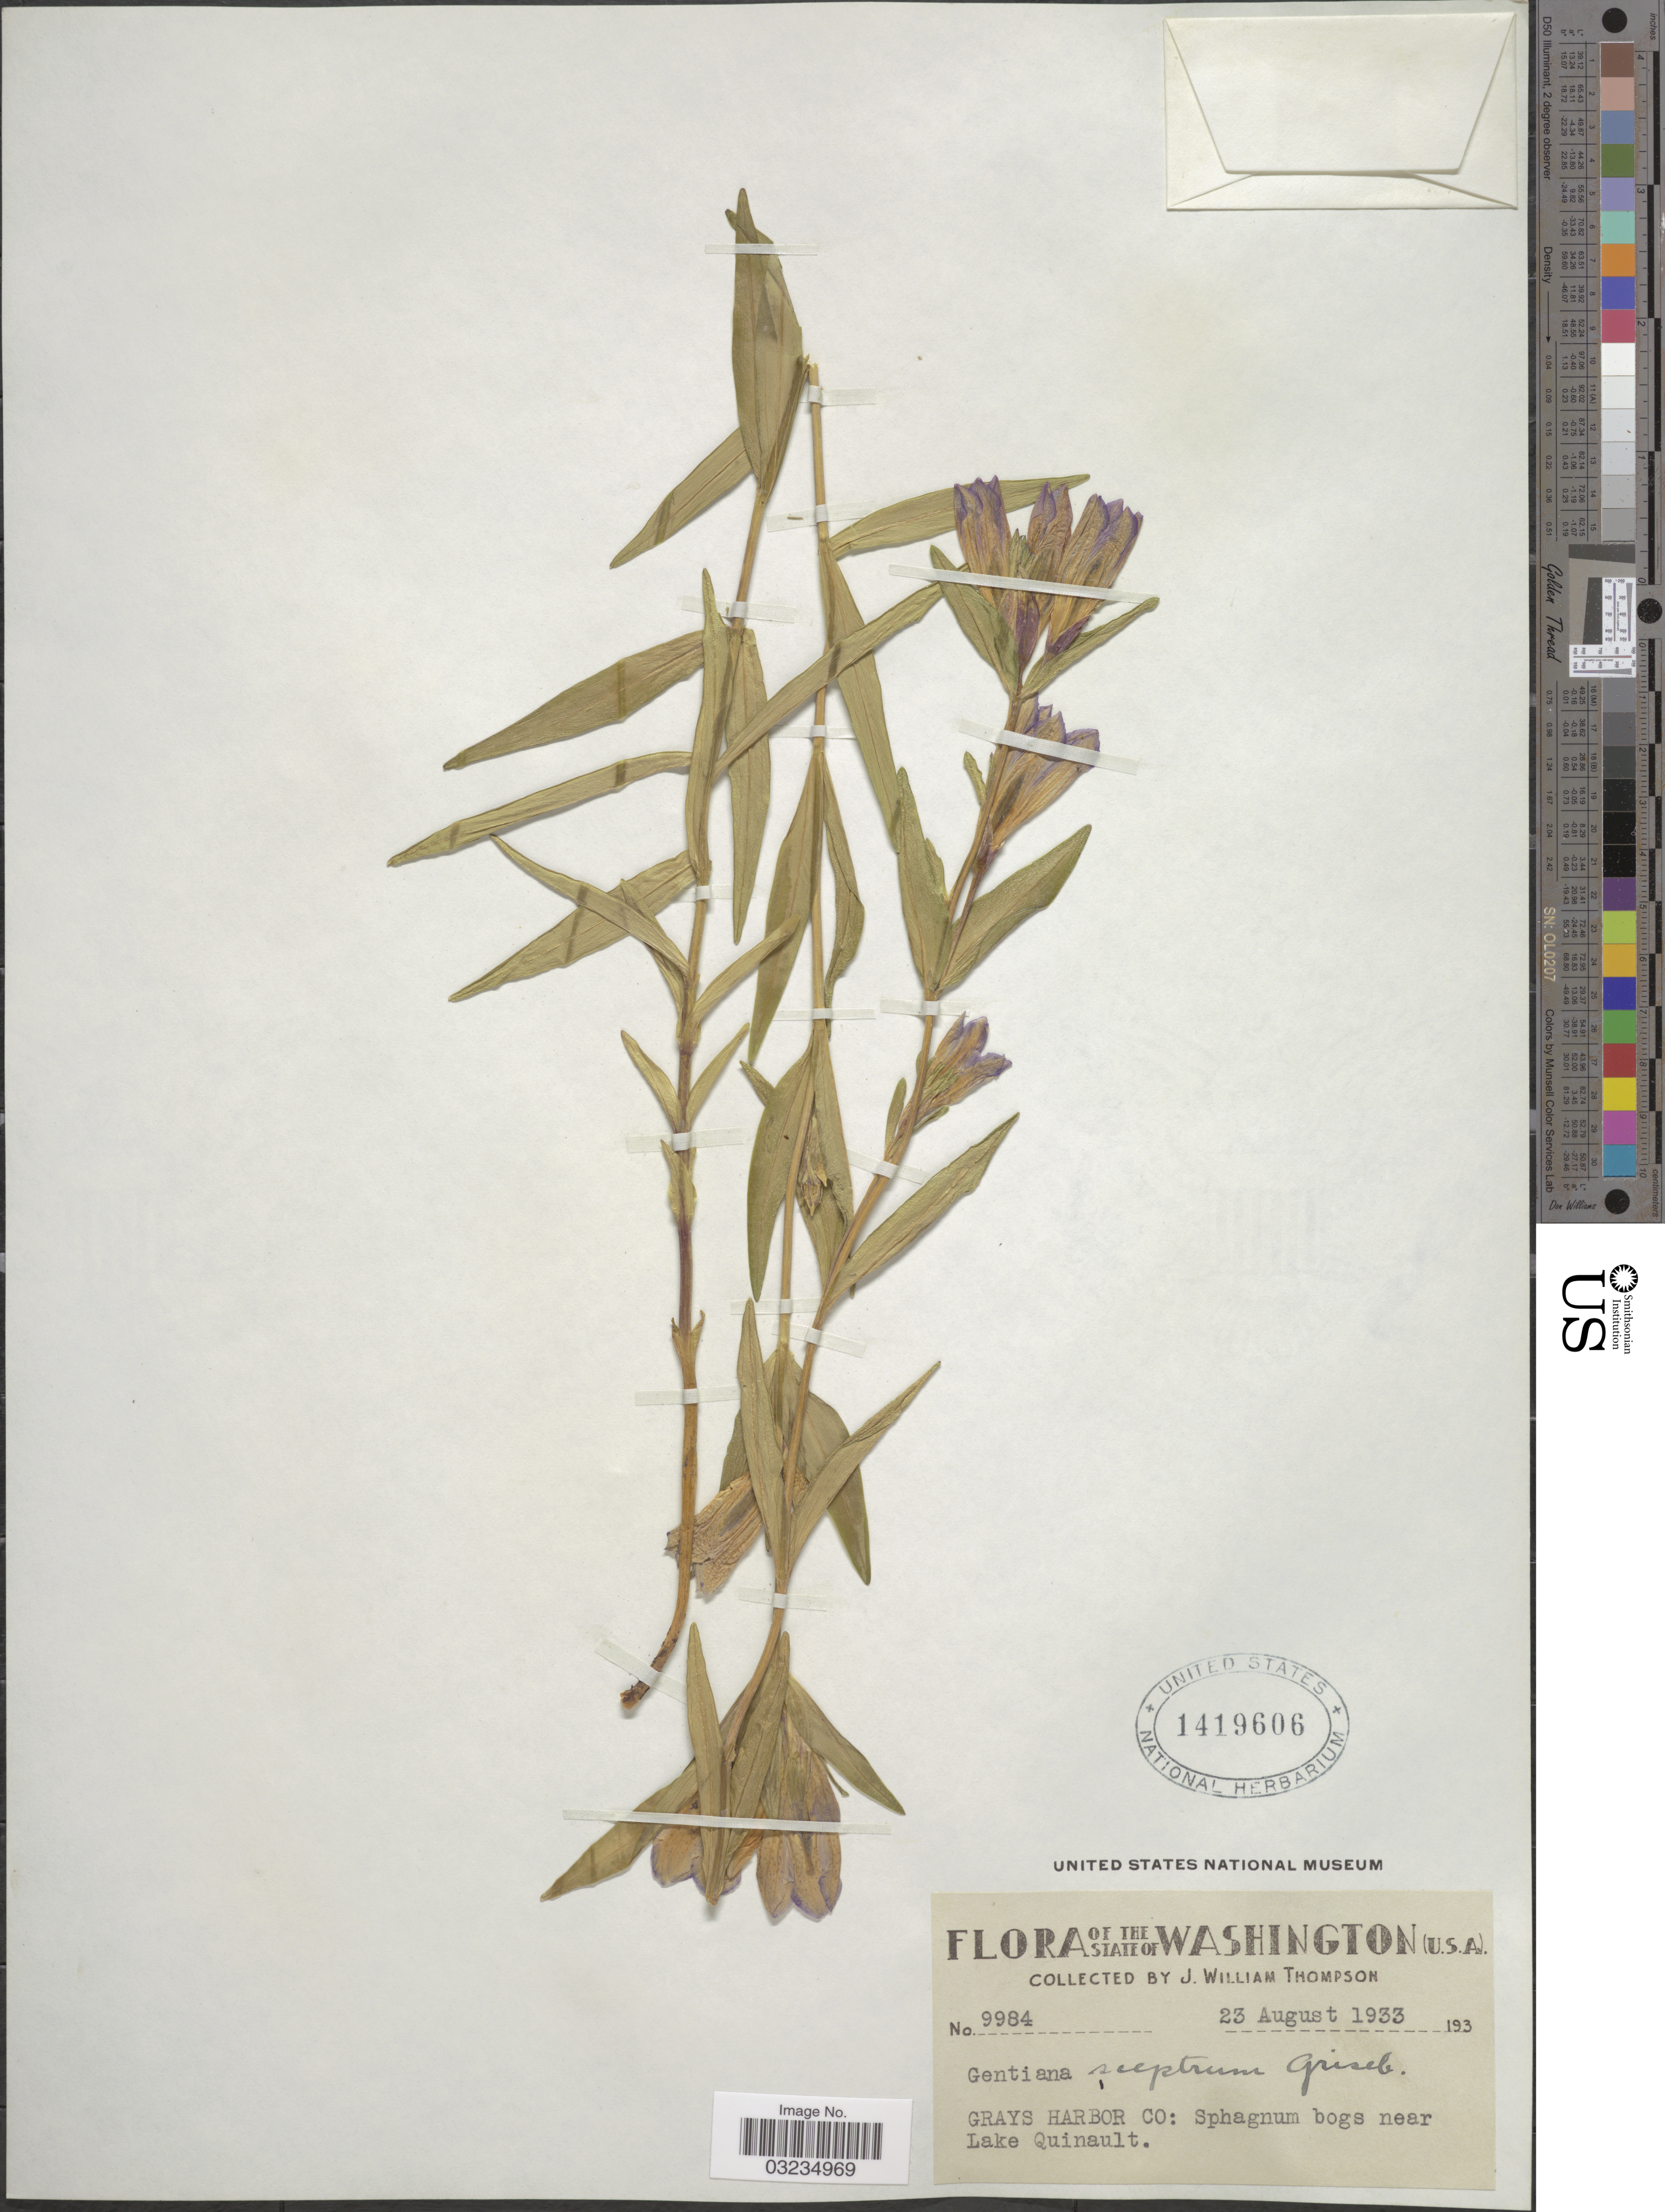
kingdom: Plantae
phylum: Tracheophyta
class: Magnoliopsida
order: Gentianales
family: Gentianaceae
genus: Gentiana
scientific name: Gentiana sceptrum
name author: Griseb.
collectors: J. W. Thompson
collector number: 9984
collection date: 1933-08-23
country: United States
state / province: Washington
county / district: Grays Harbor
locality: Grays Harbor Co: Sphagnum bogs near Lake Quinault.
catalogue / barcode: US 1419606